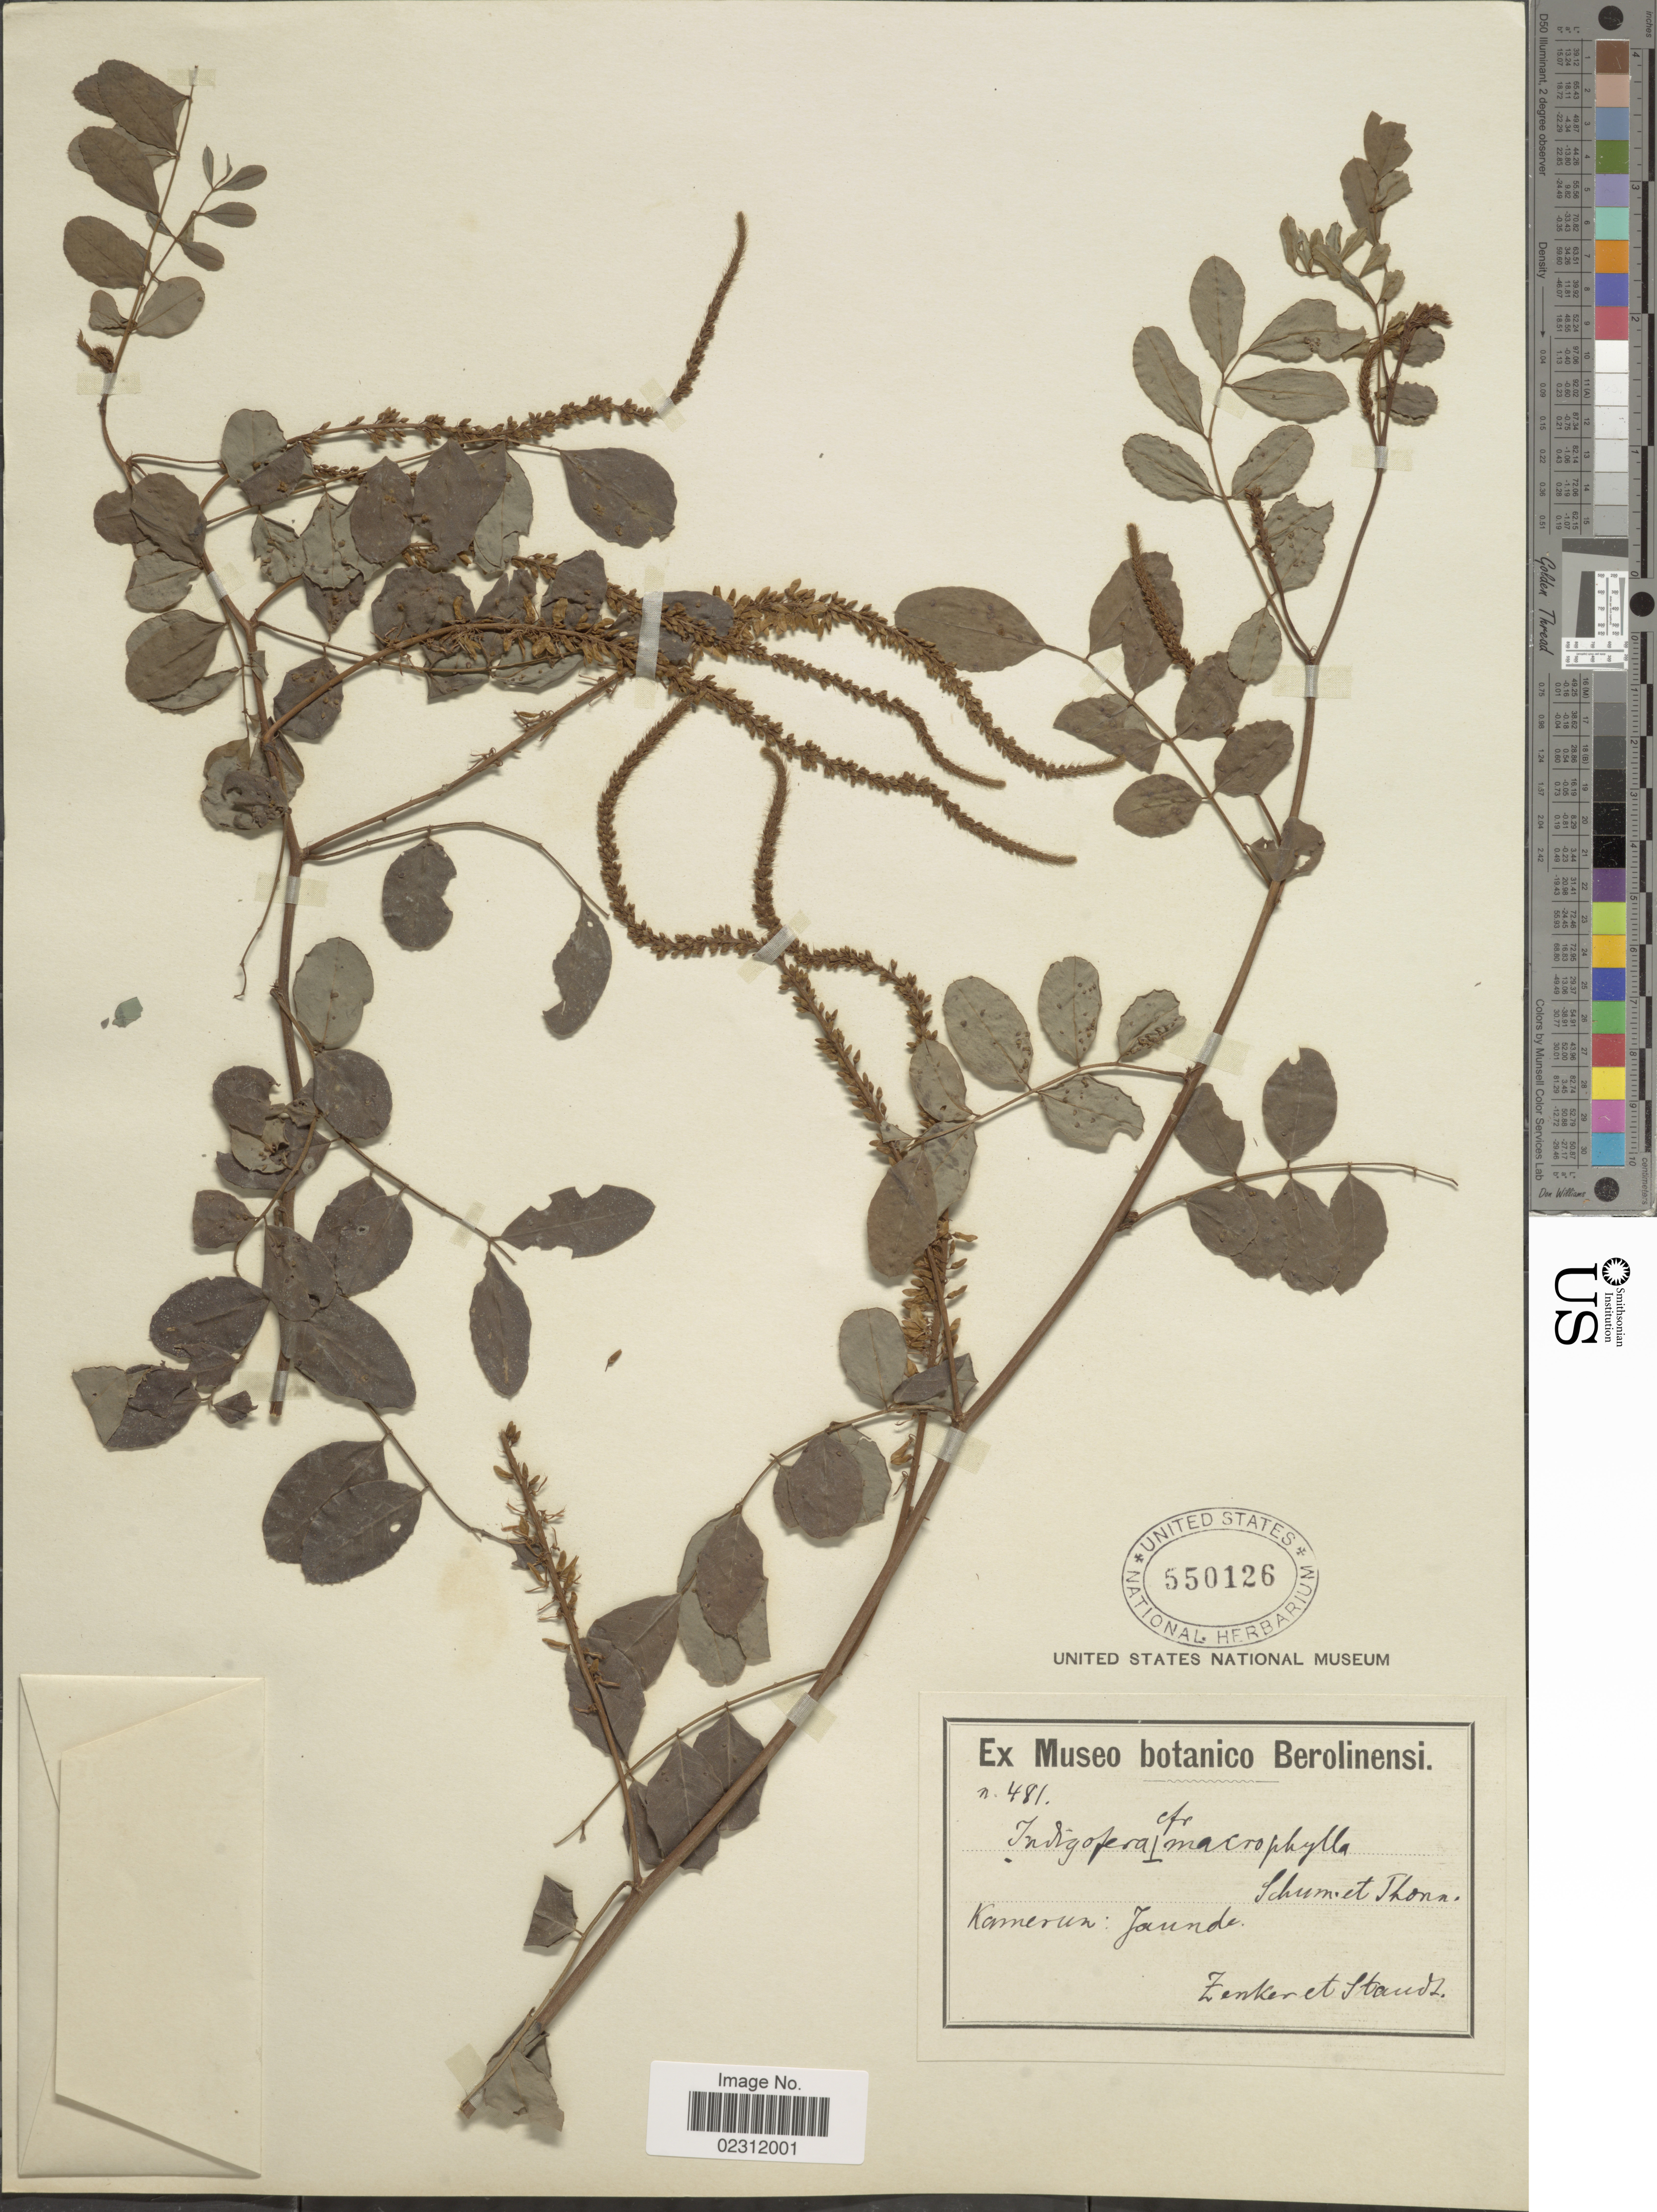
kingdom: Plantae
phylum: Tracheophyta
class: Magnoliopsida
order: Fabales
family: Fabaceae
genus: Indigofera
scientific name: Indigofera macrophylla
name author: Schumach.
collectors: Zenker, -- & -. Staudt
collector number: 481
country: Cameroon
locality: Jaunde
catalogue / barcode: US 550126